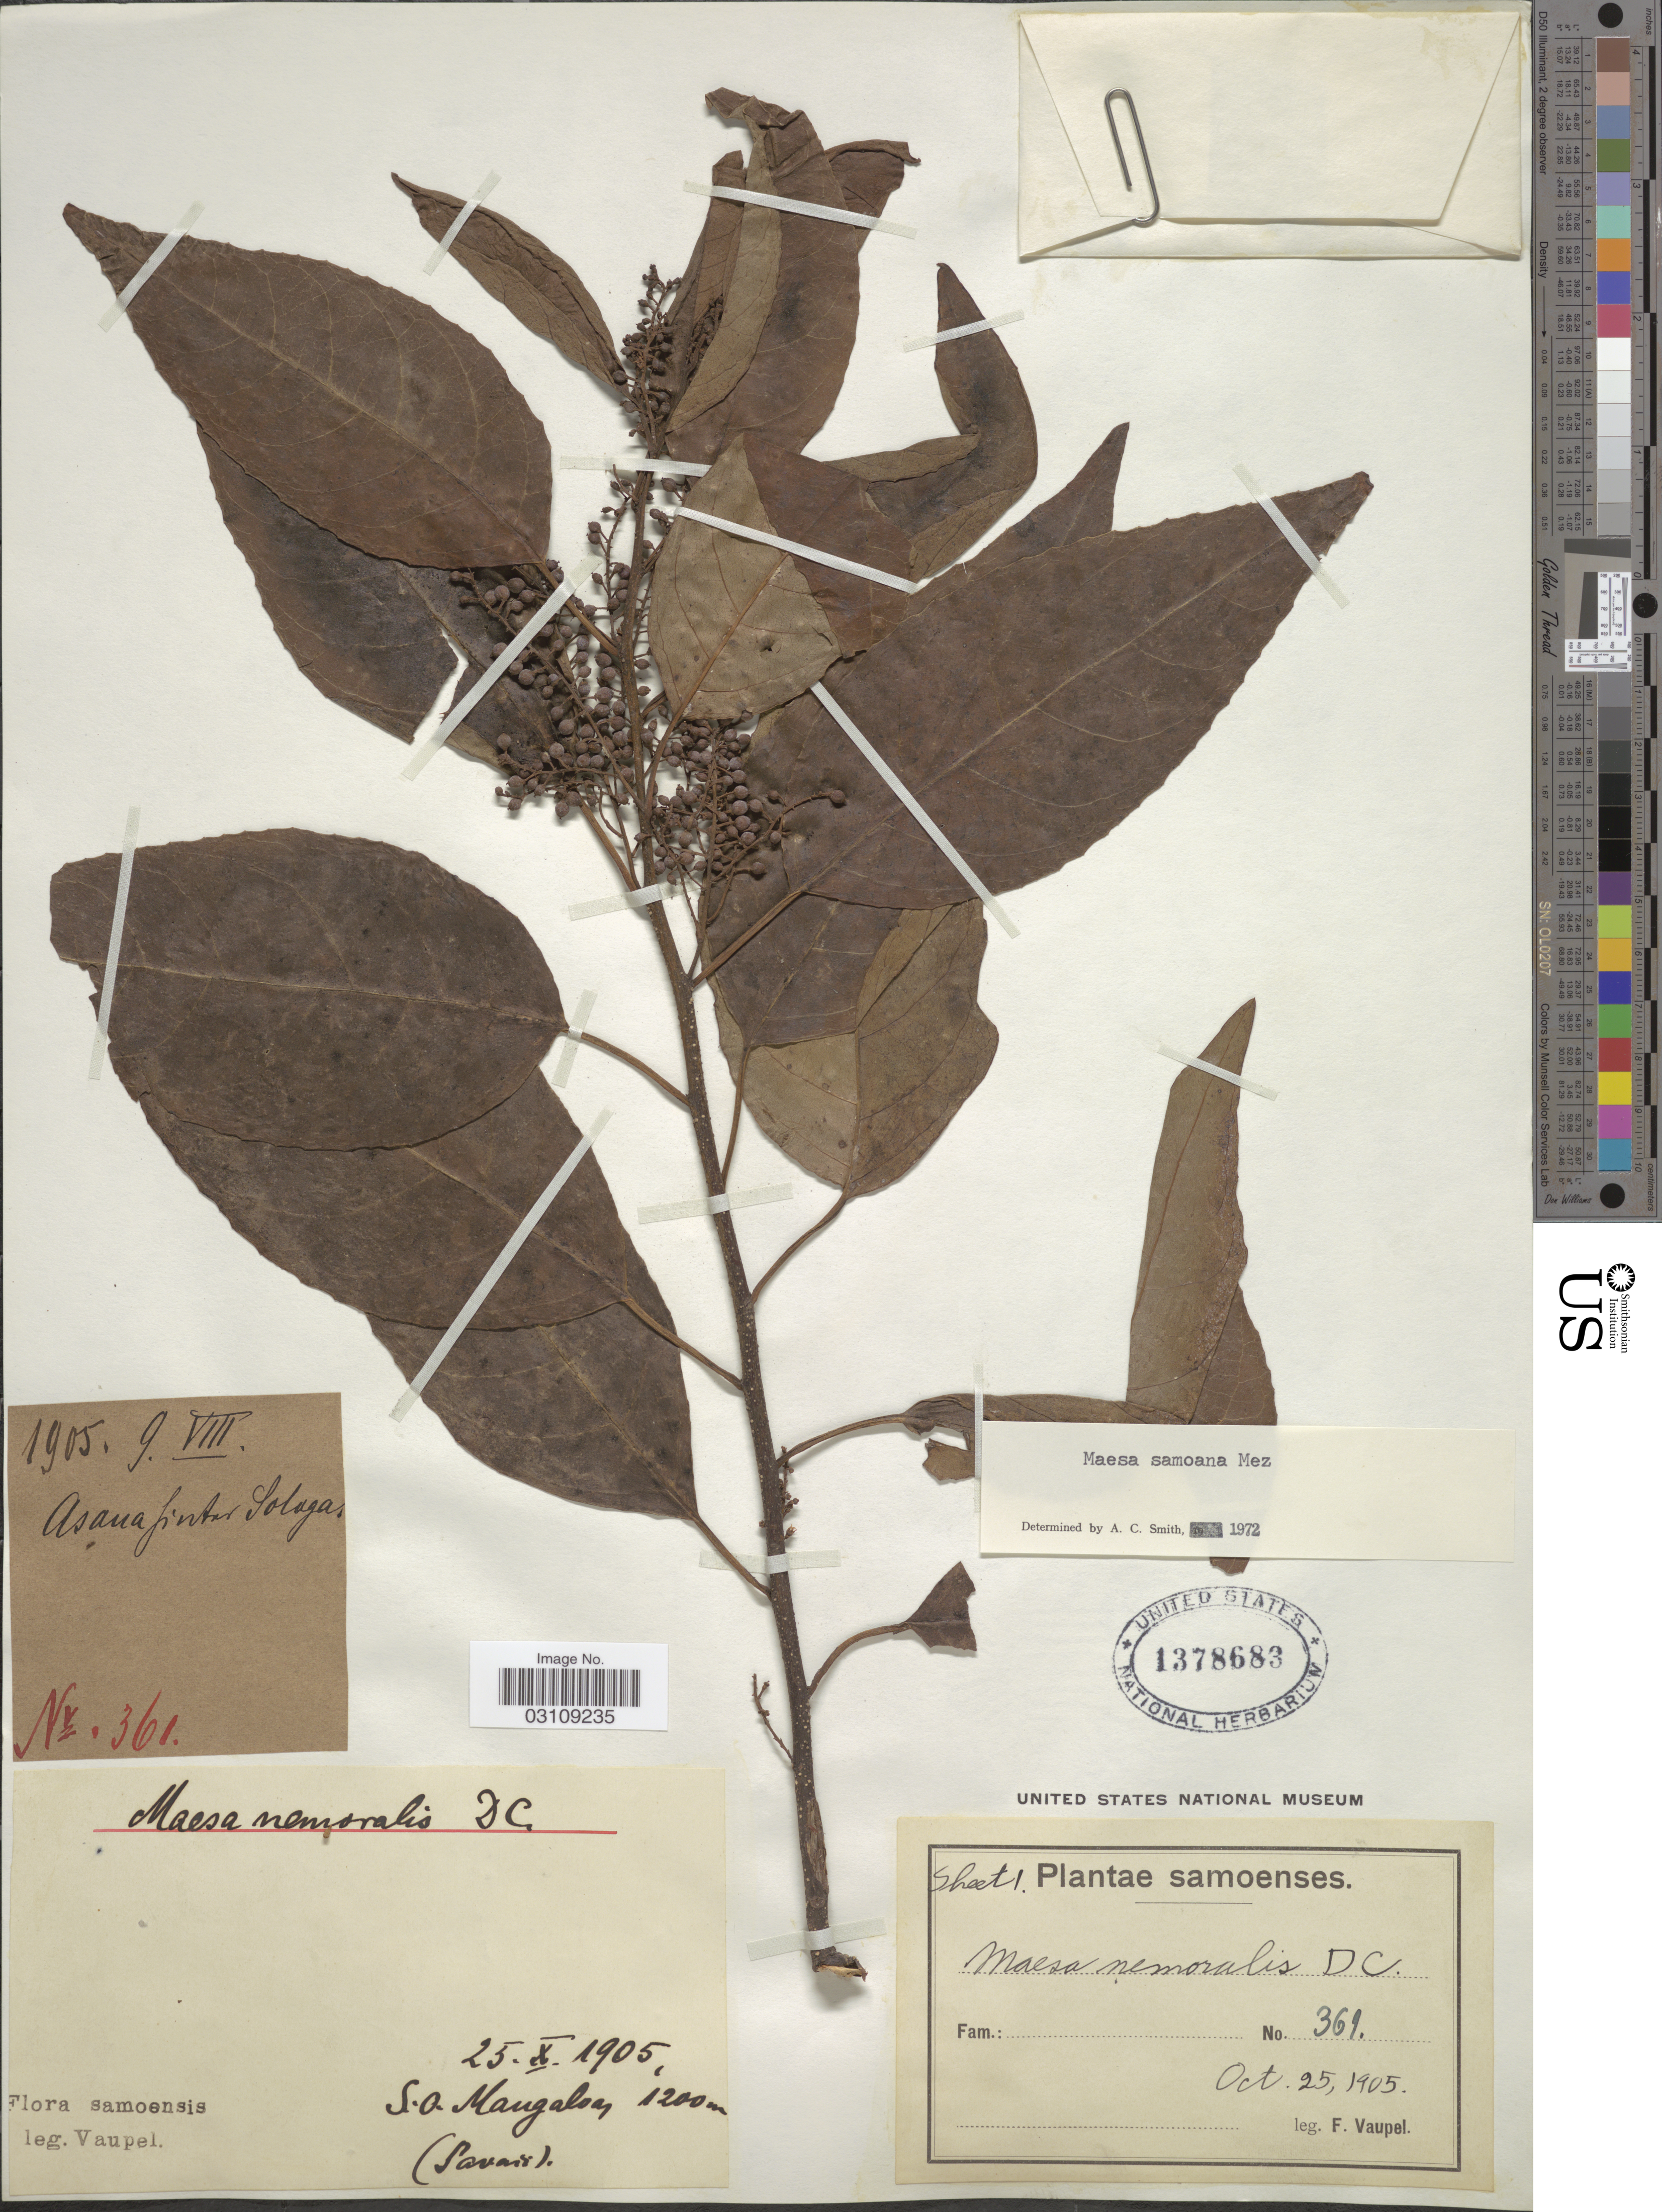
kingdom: Plantae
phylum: Tracheophyta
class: Magnoliopsida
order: Ericales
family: Primulaceae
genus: Maesa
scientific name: Maesa samoana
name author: Mez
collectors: F. Vaupel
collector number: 361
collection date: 1905-10-25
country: Samoa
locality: Samoensis. S.O. Mangaloa. (Savaï).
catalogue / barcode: US 1378683